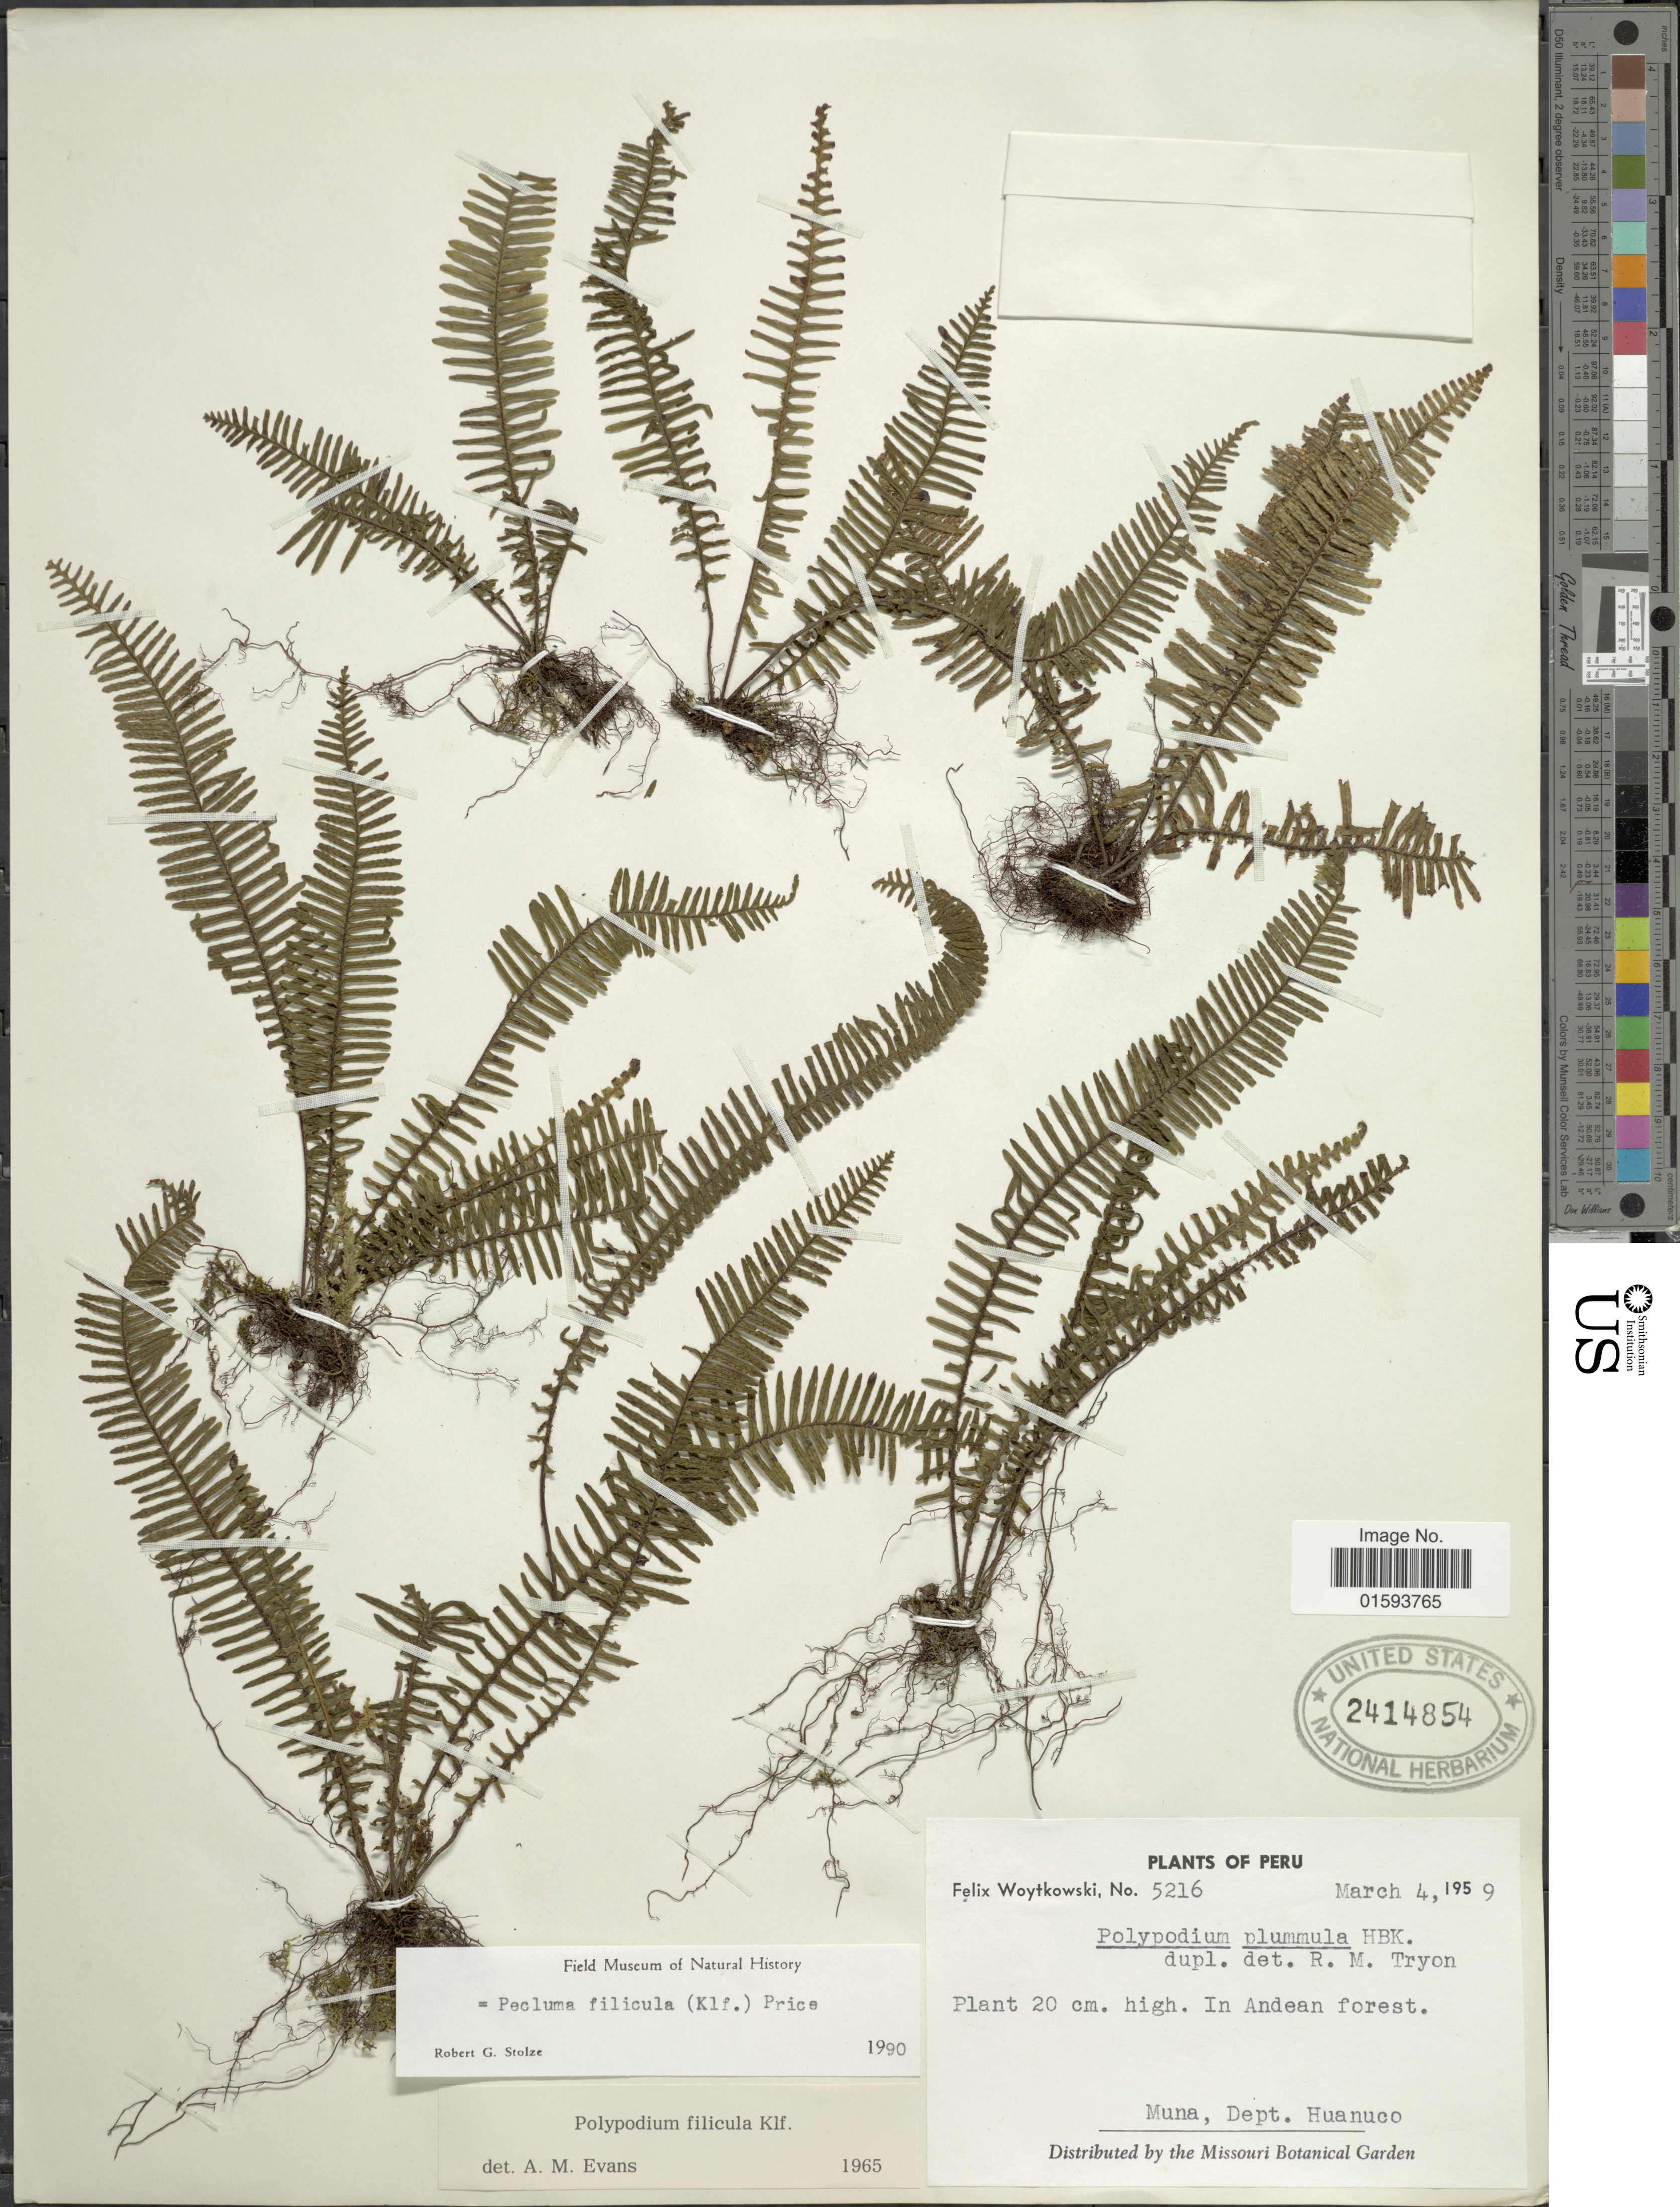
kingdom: Plantae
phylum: Tracheophyta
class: Polypodiopsida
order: Polypodiales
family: Polypodiaceae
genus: Pecluma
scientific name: Pecluma filicula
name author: (Kaulf.) M.G. Price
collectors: F. Woytkowski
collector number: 5216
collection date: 1959-03-04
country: Peru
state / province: Huánuco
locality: In Andean forest, Muna, Dept. Huanuco.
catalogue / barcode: US 2414854